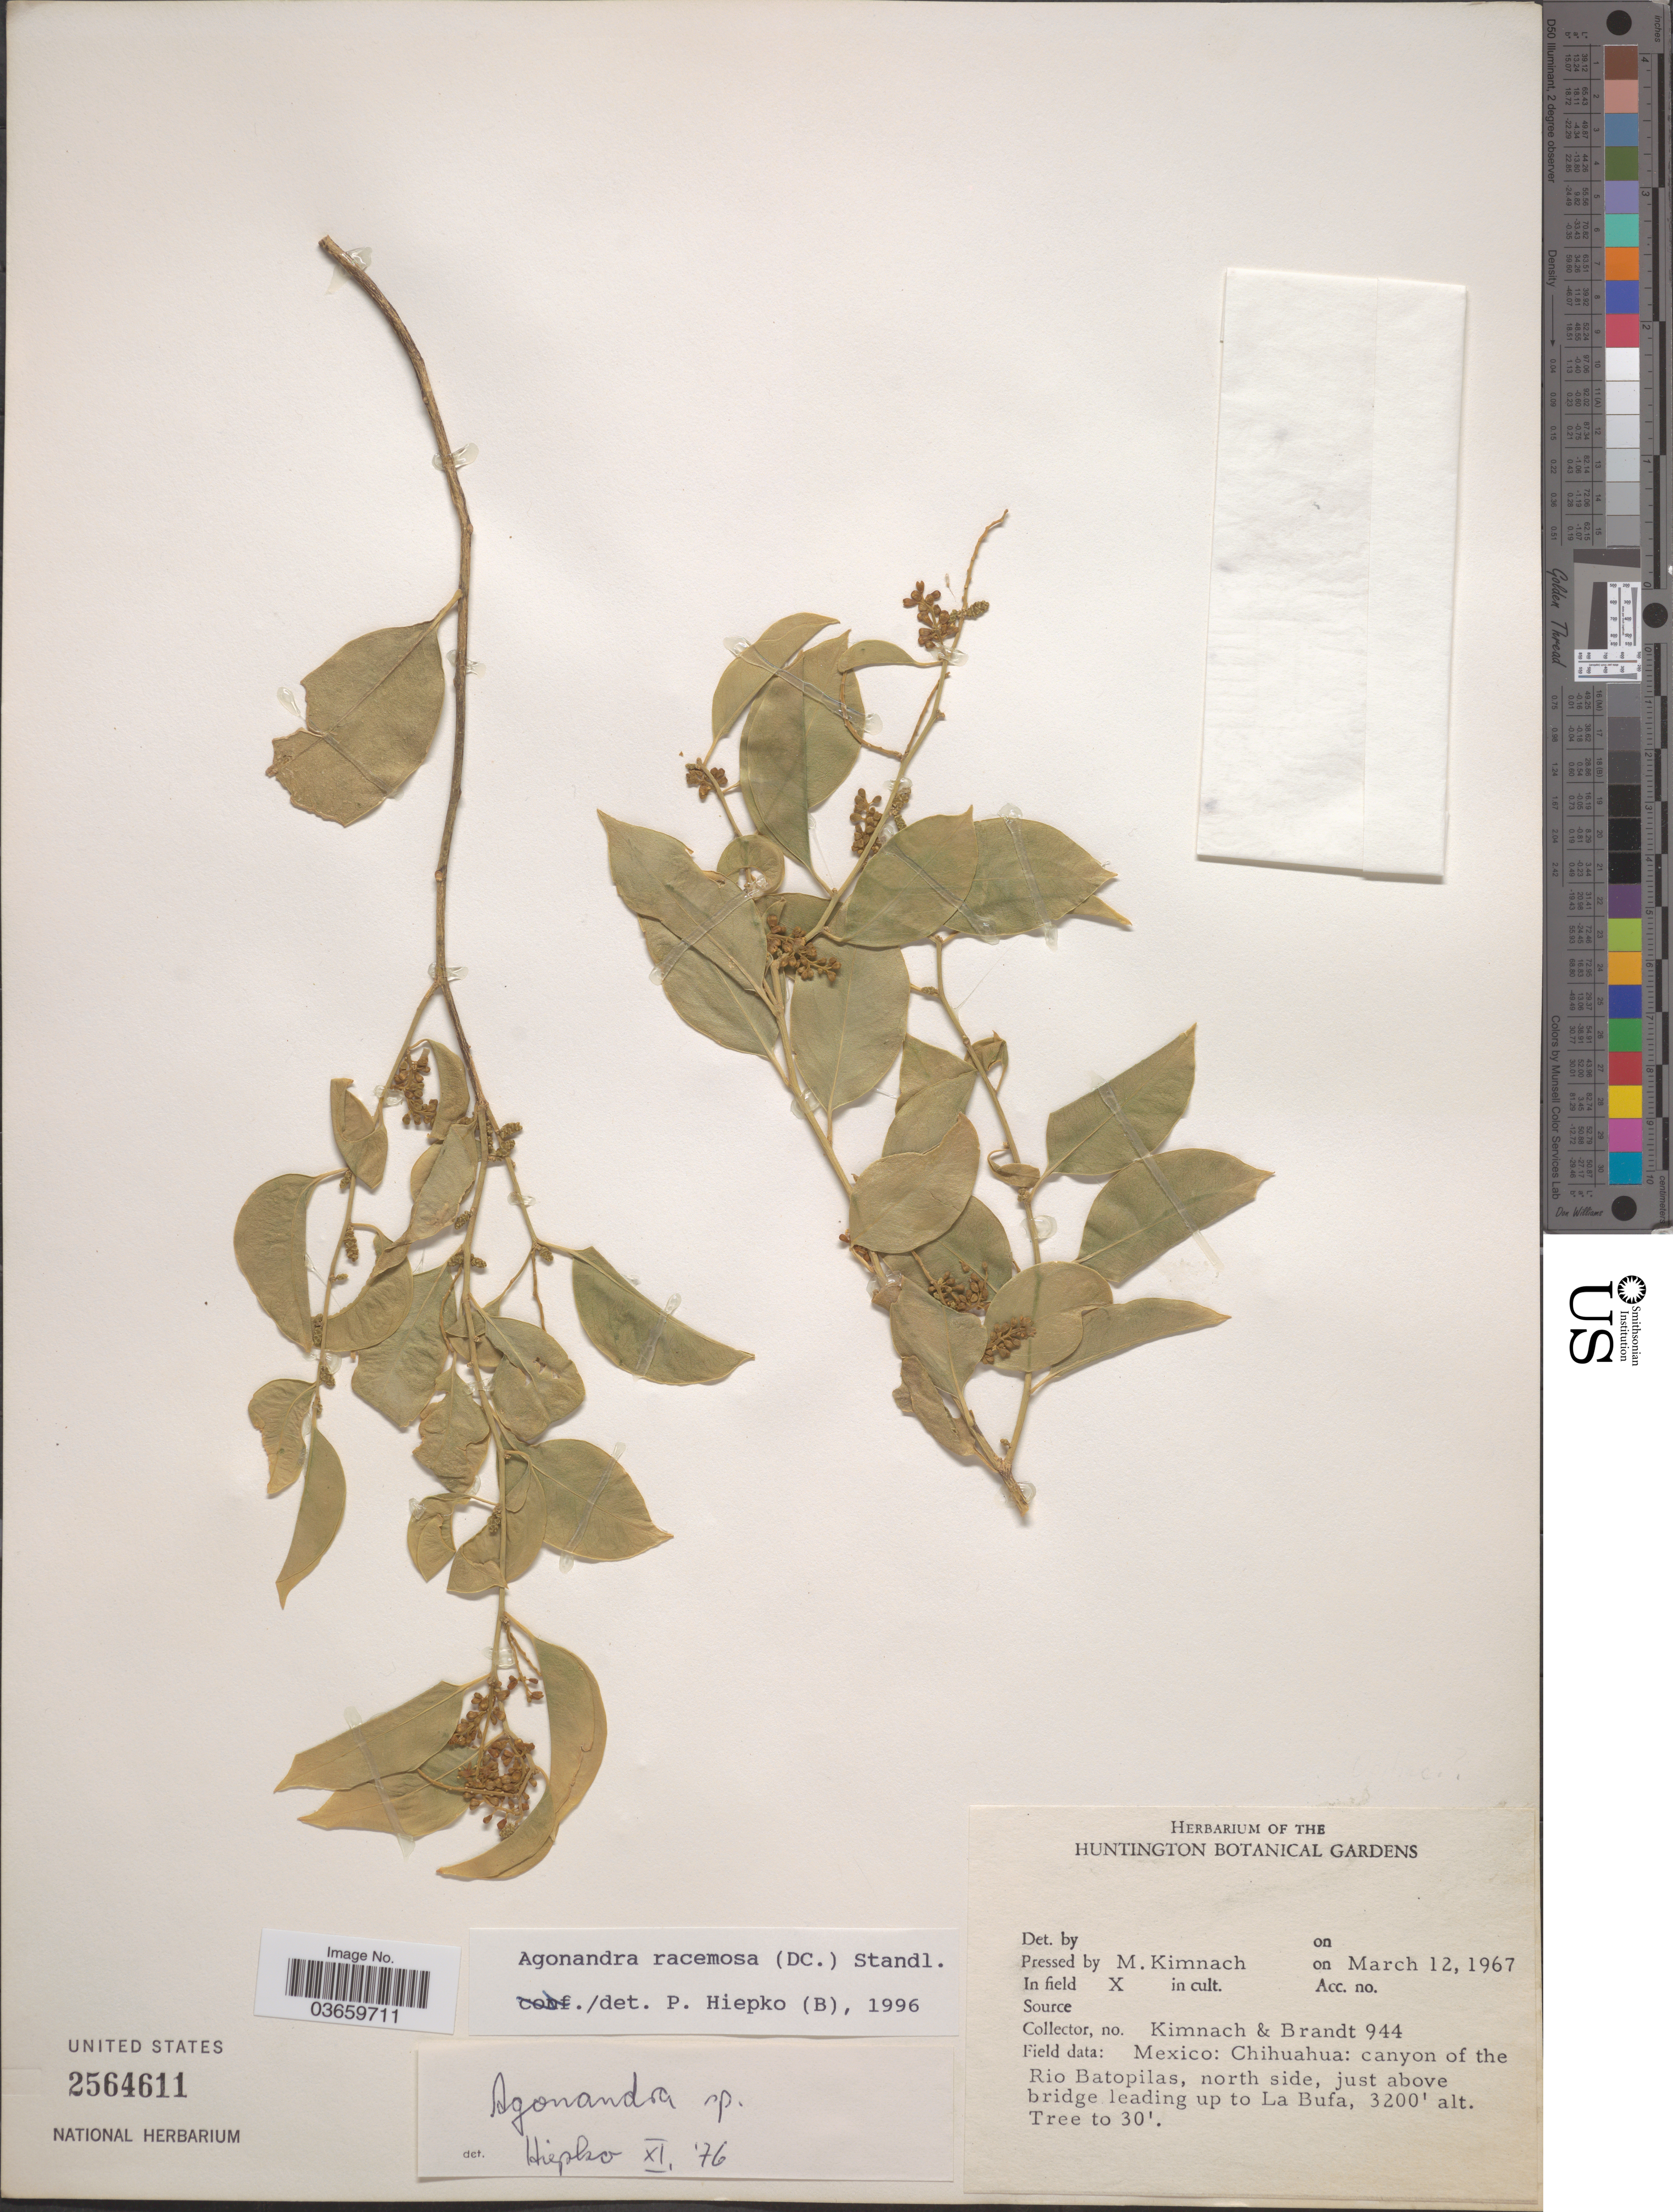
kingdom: Plantae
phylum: Tracheophyta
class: Magnoliopsida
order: Santalales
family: Opiliaceae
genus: Agonandra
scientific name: Agonandra racemosa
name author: (DC.) Standl.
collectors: -. Kimnach & -. Brandt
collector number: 944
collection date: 1967-03-12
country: Mexico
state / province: Chihuahua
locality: Canyon of the Rio Batopilas, north side, just above bridge leading up to La Bufa.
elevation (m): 975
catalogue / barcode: US 2564611